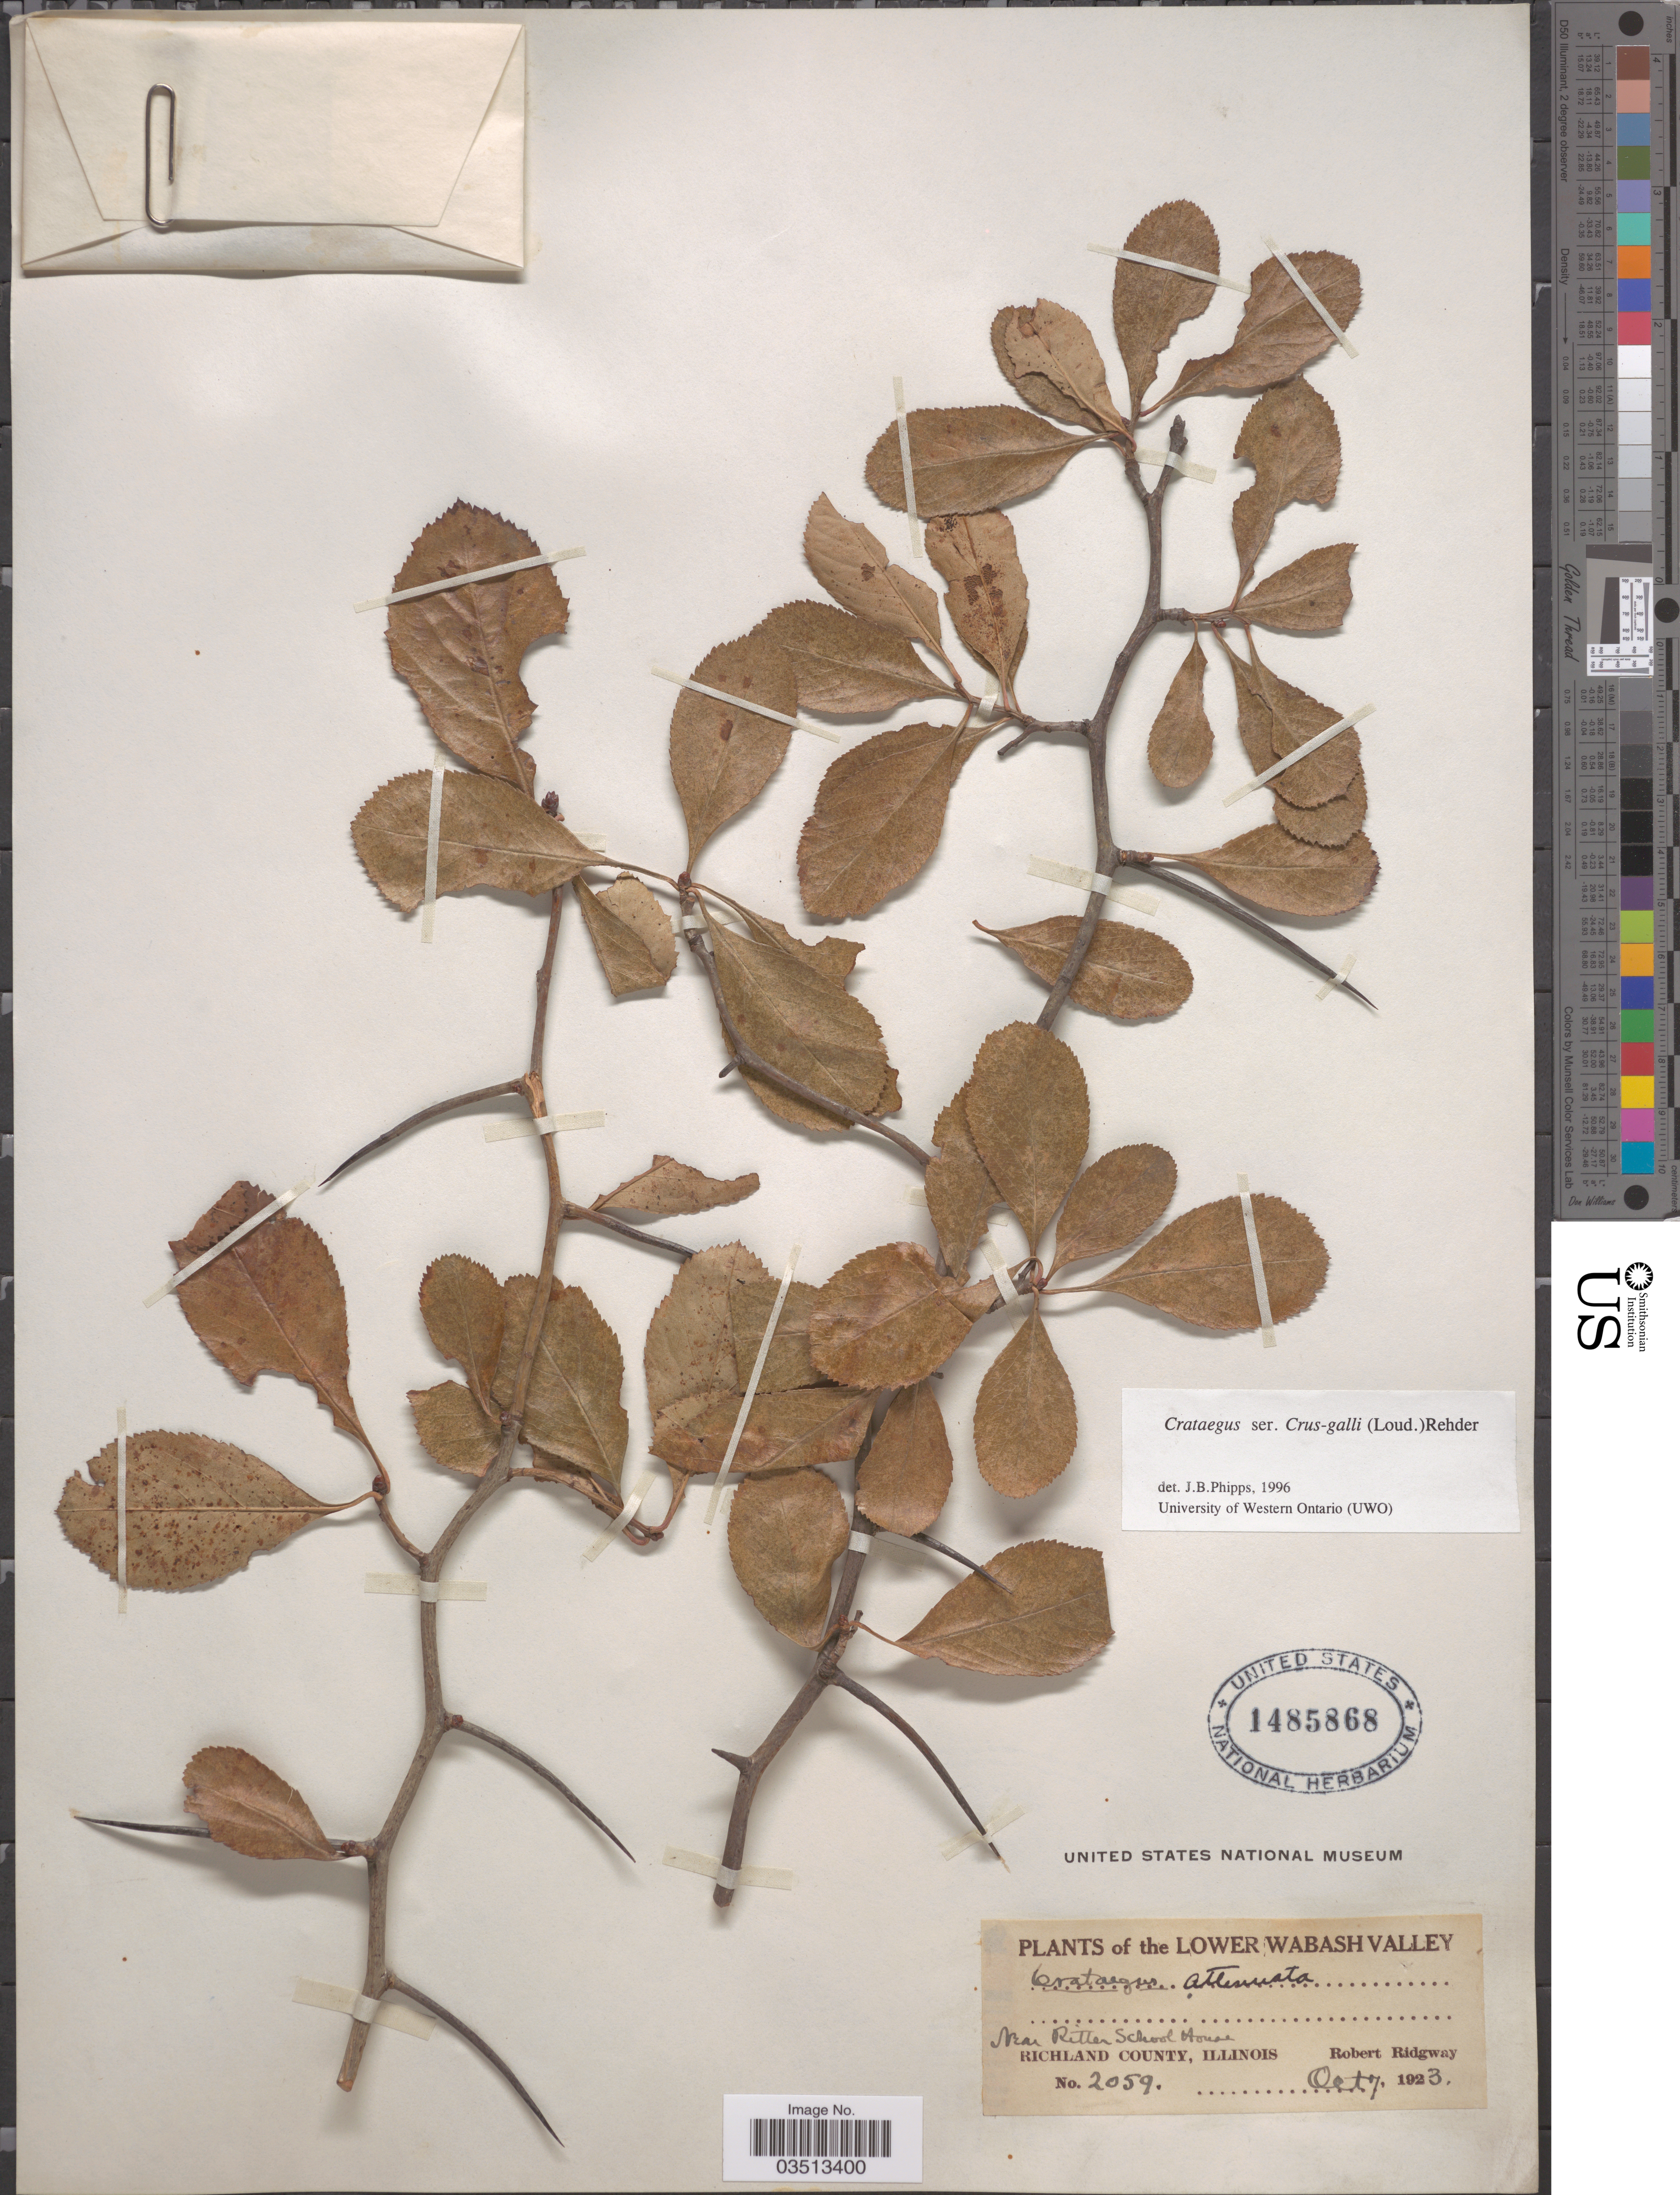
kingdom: Plantae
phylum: Tracheophyta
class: Magnoliopsida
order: Rosales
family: Rosaceae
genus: Crataegus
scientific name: Crataegus attenuata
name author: Ashe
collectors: R. Ridgway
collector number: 2059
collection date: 1923-10-07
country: United States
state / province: Illinois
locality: The Lower Wabash Valley. Near Ritter School House. Richland County.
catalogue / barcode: US 1485868